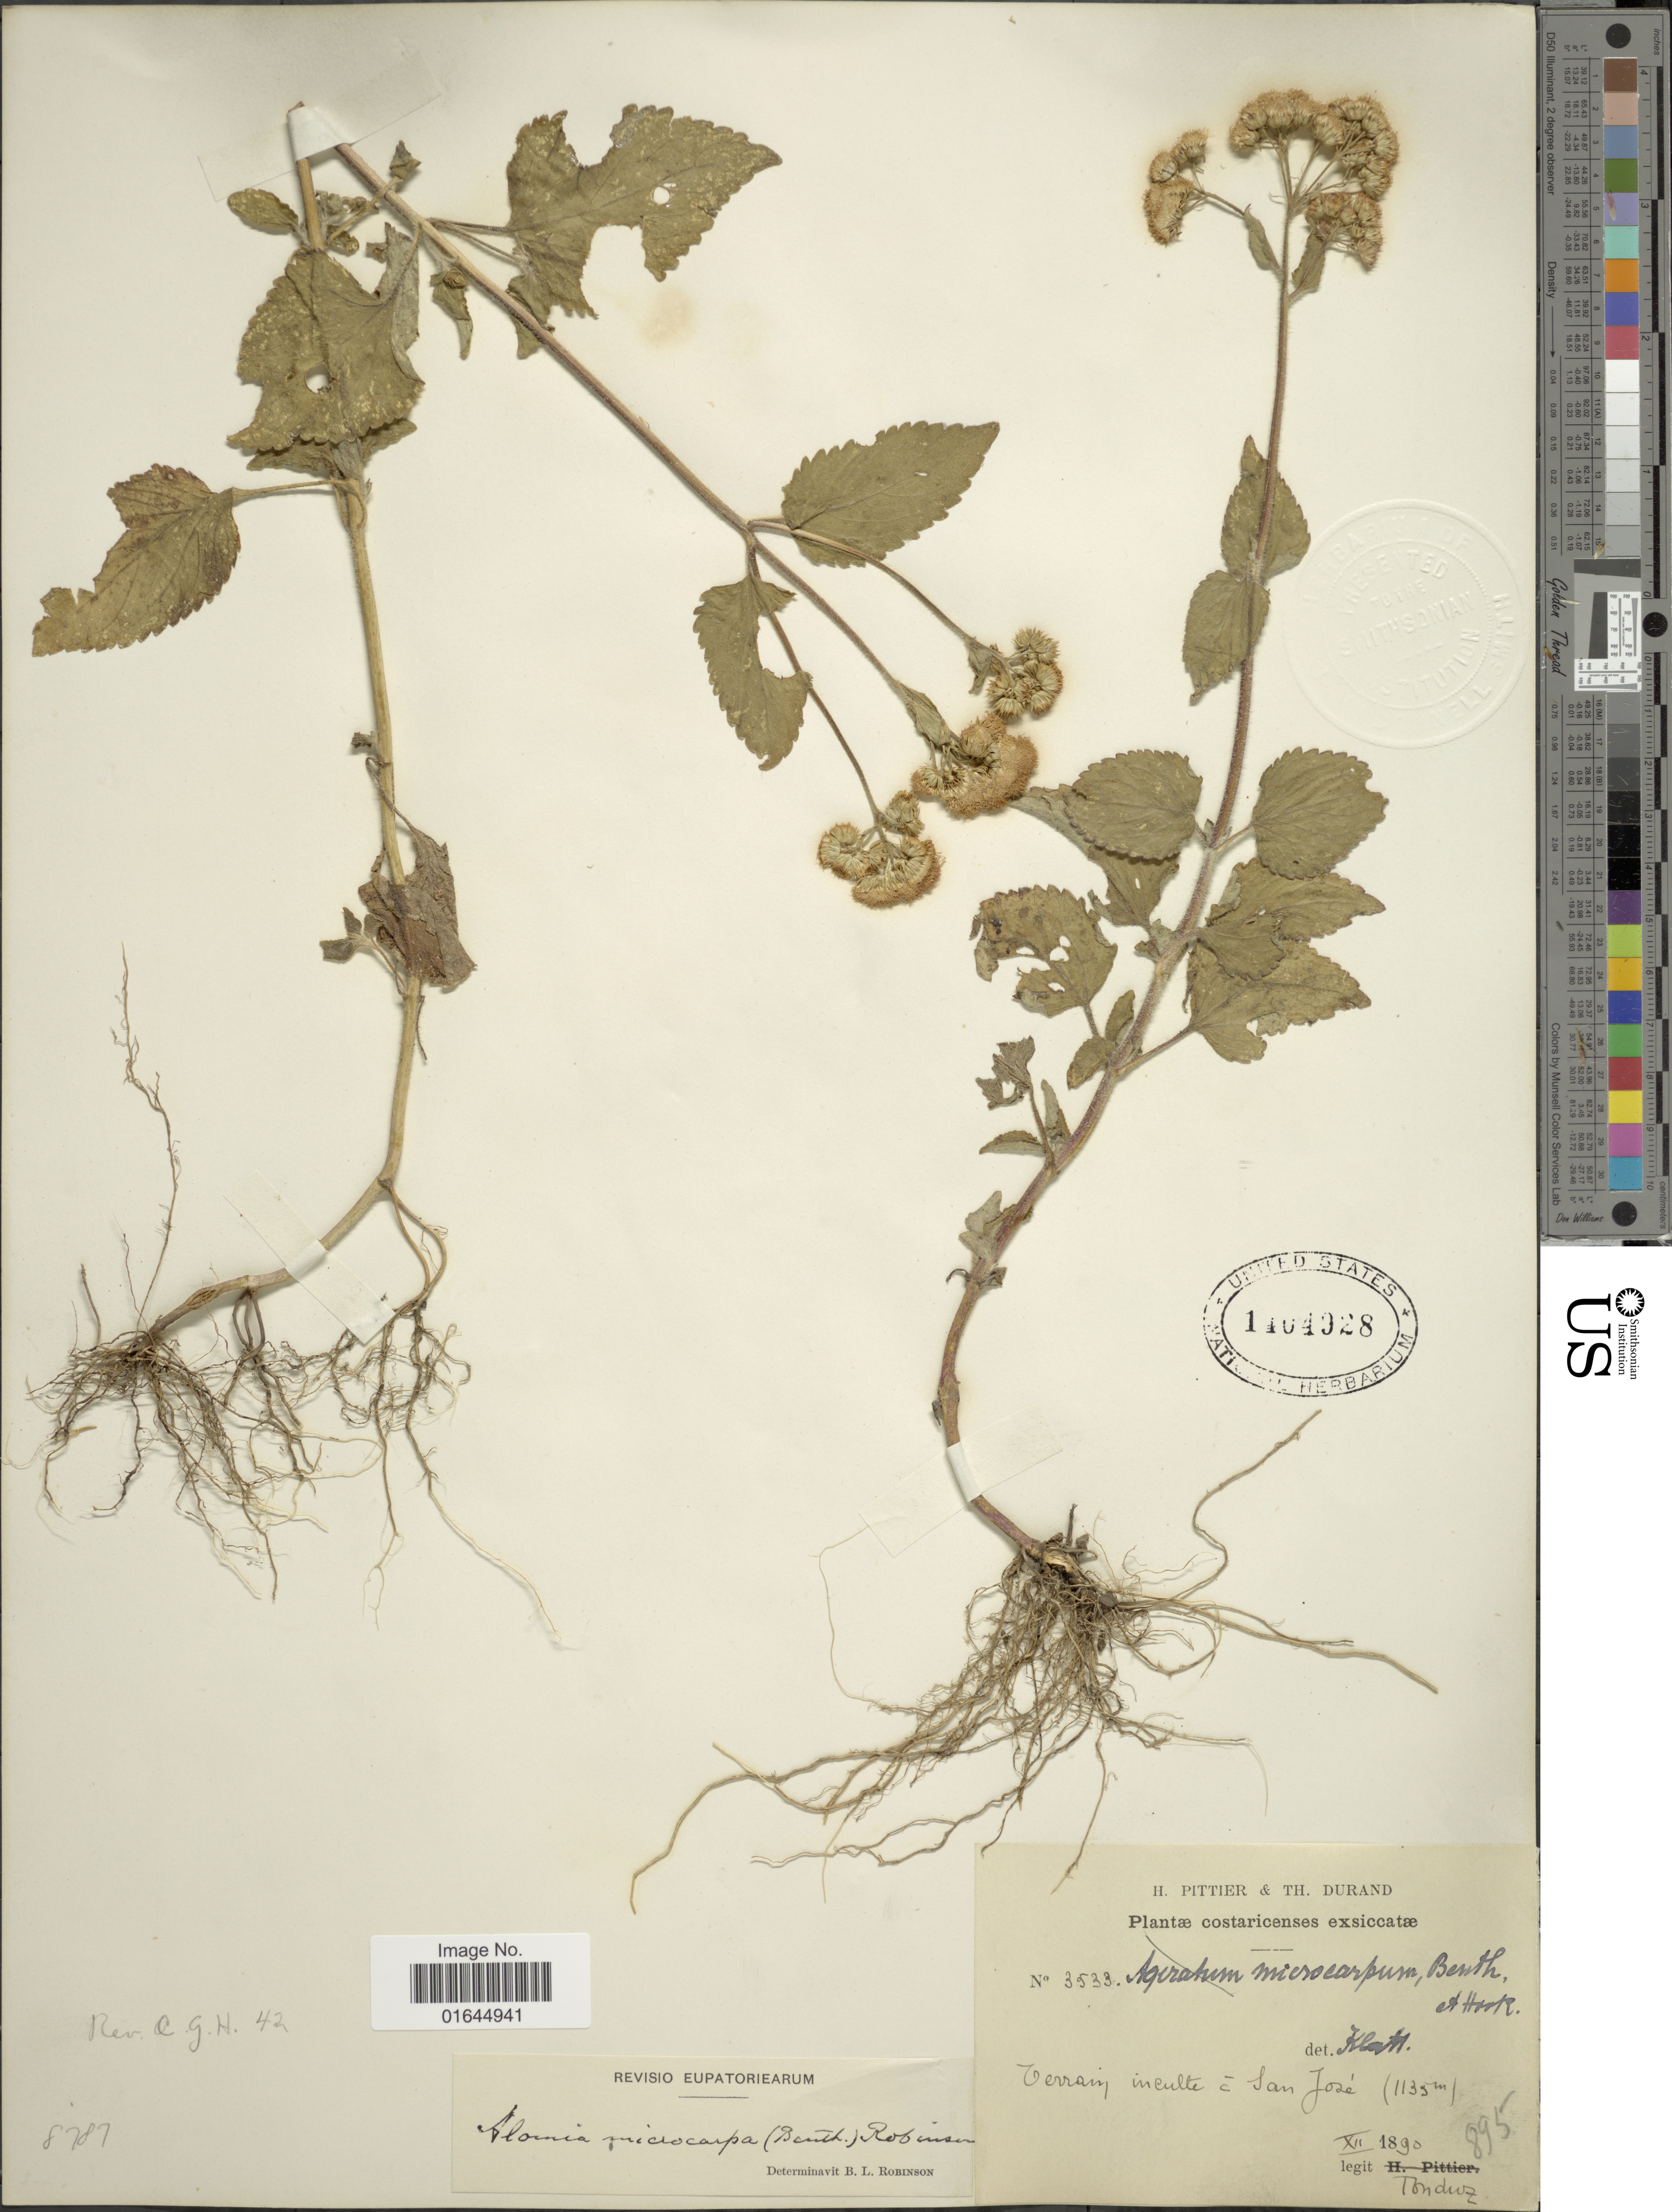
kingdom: Plantae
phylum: Tracheophyta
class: Magnoliopsida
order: Asterales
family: Asteraceae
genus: Ageratum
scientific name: Ageratum microcarpum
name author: (Benth. ex Oerst.) Hemsl.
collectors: A. Tonduz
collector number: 3533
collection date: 1890-12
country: Costa Rica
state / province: San José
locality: Serrabi incult a San José.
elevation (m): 1135